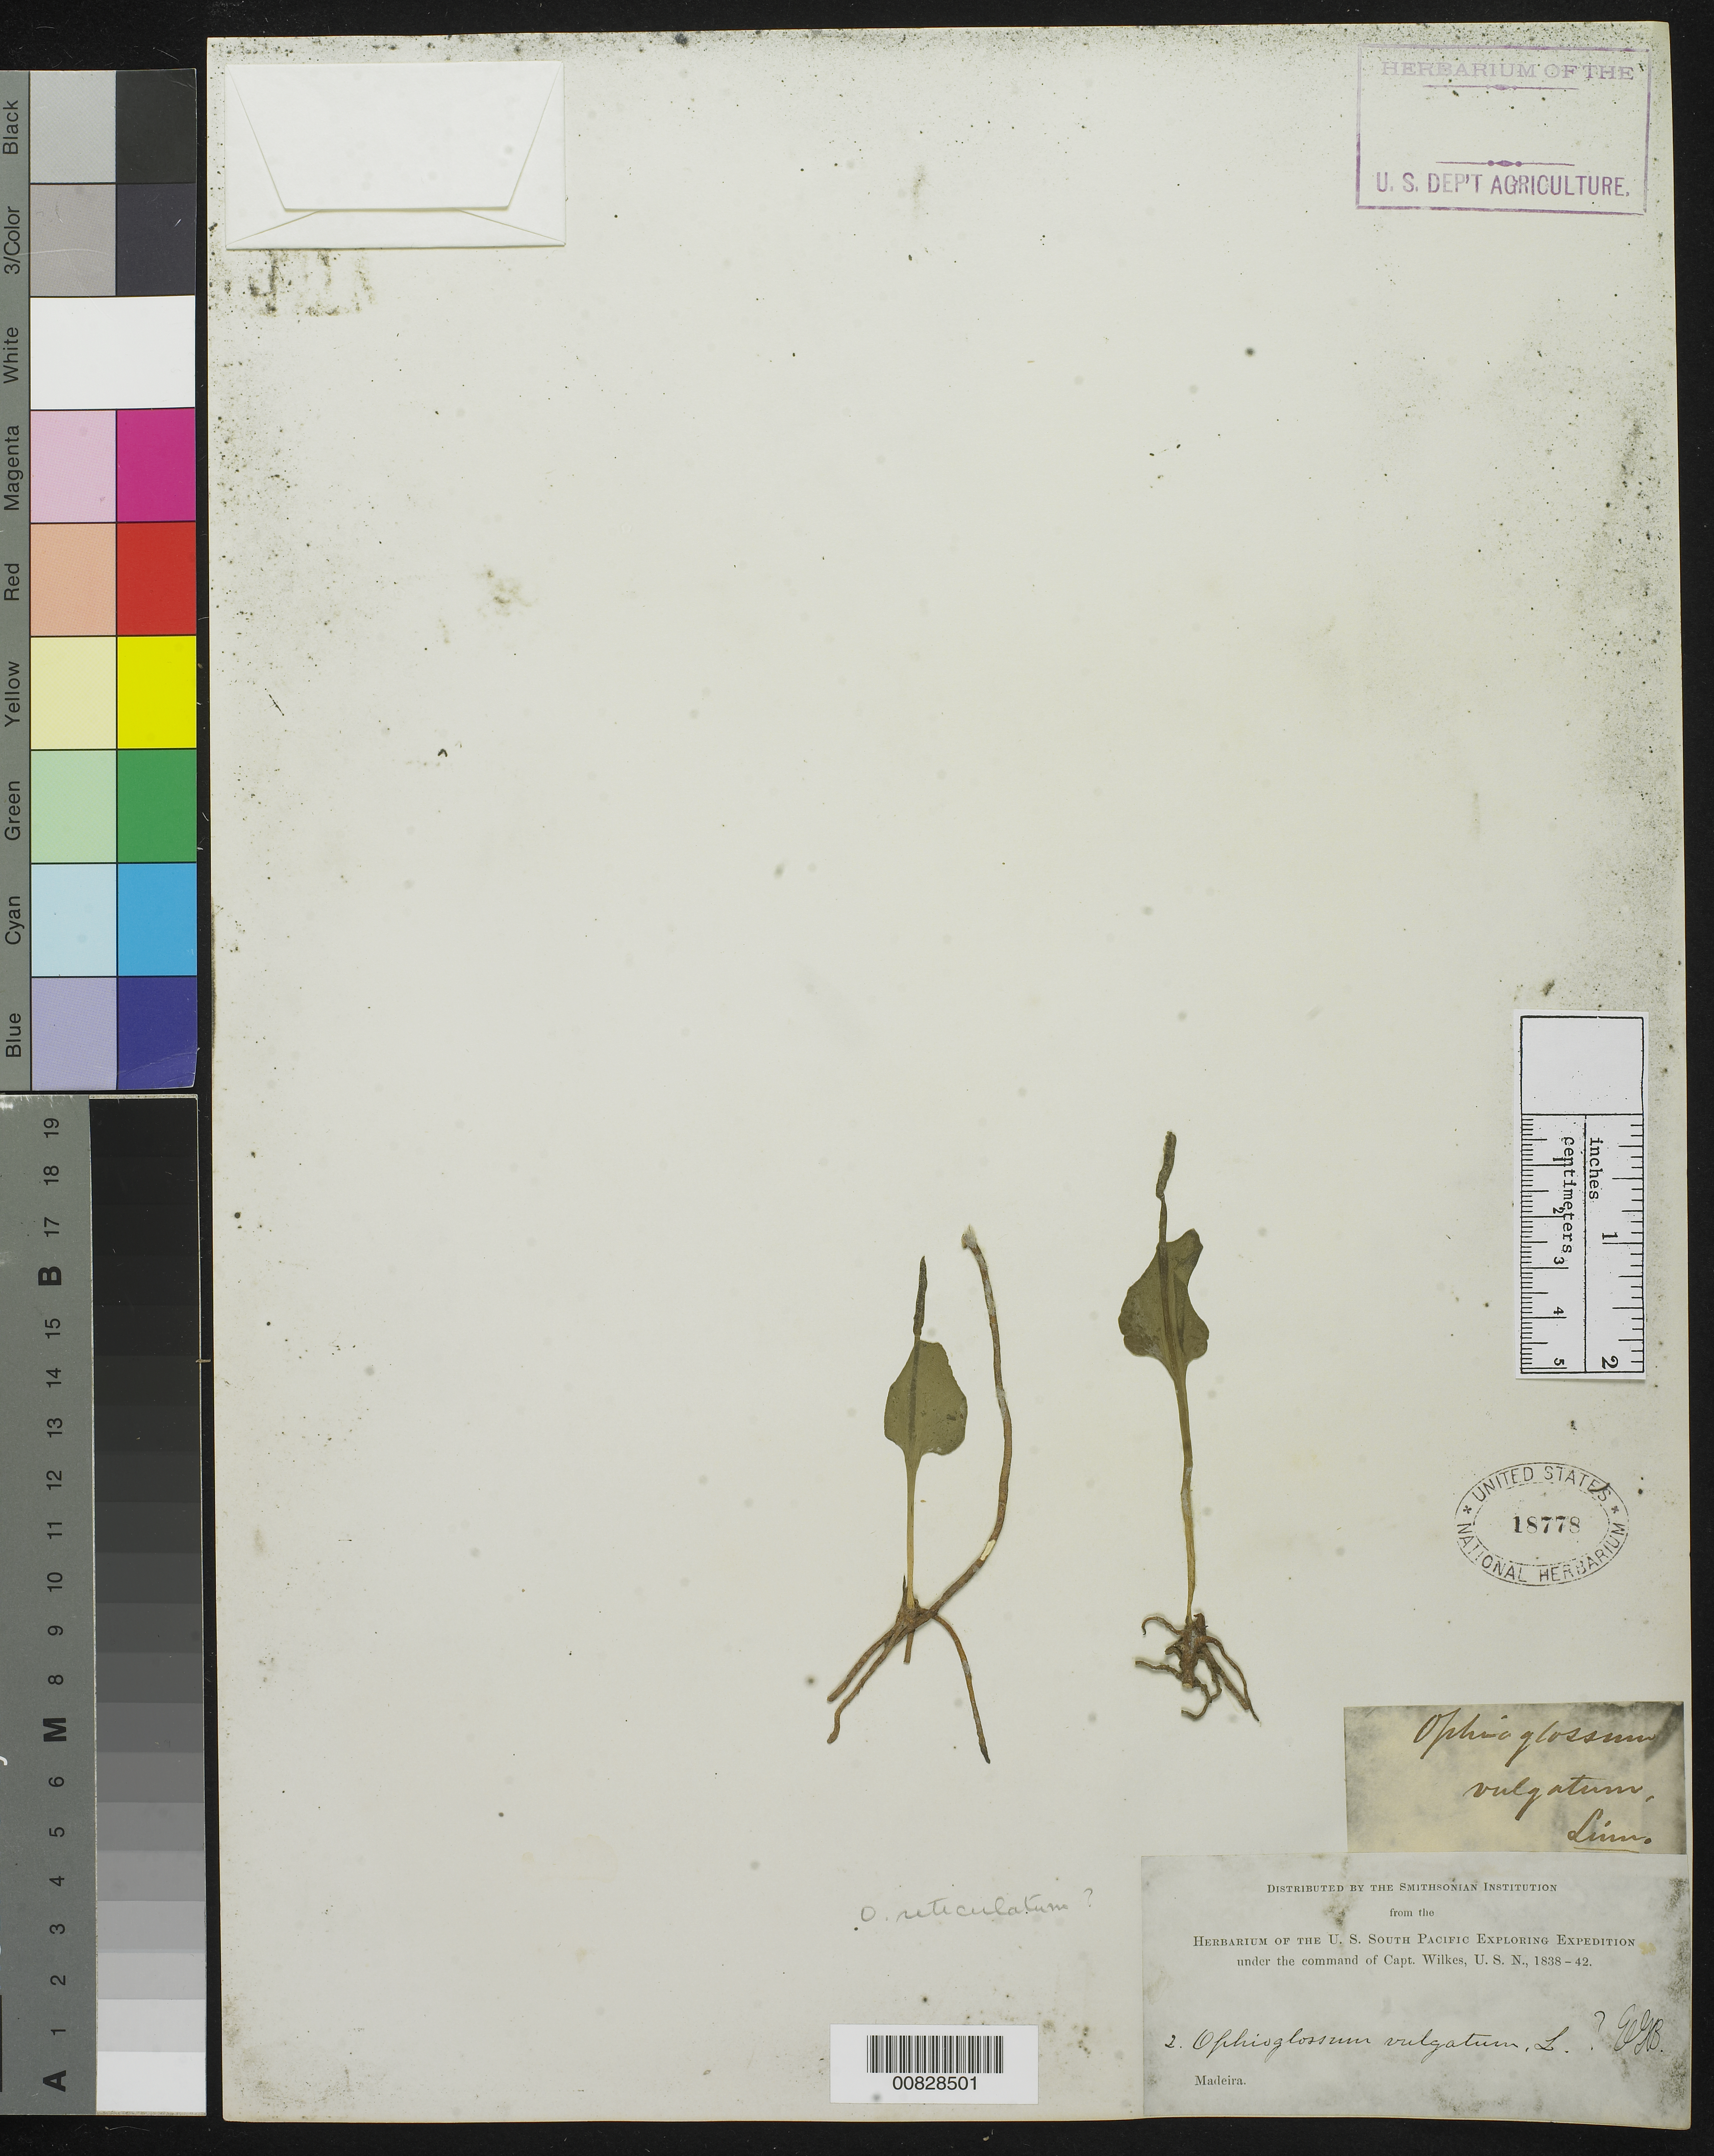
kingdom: Plantae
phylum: Tracheophyta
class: Polypodiopsida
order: Ophioglossales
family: Ophioglossaceae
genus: Ophioglossum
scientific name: Ophioglossum vulgatum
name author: L.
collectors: Wilkes Explor. Exped.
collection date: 1838/1842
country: Portugal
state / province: Madeira (Aut. Reg.)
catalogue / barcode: US 18778